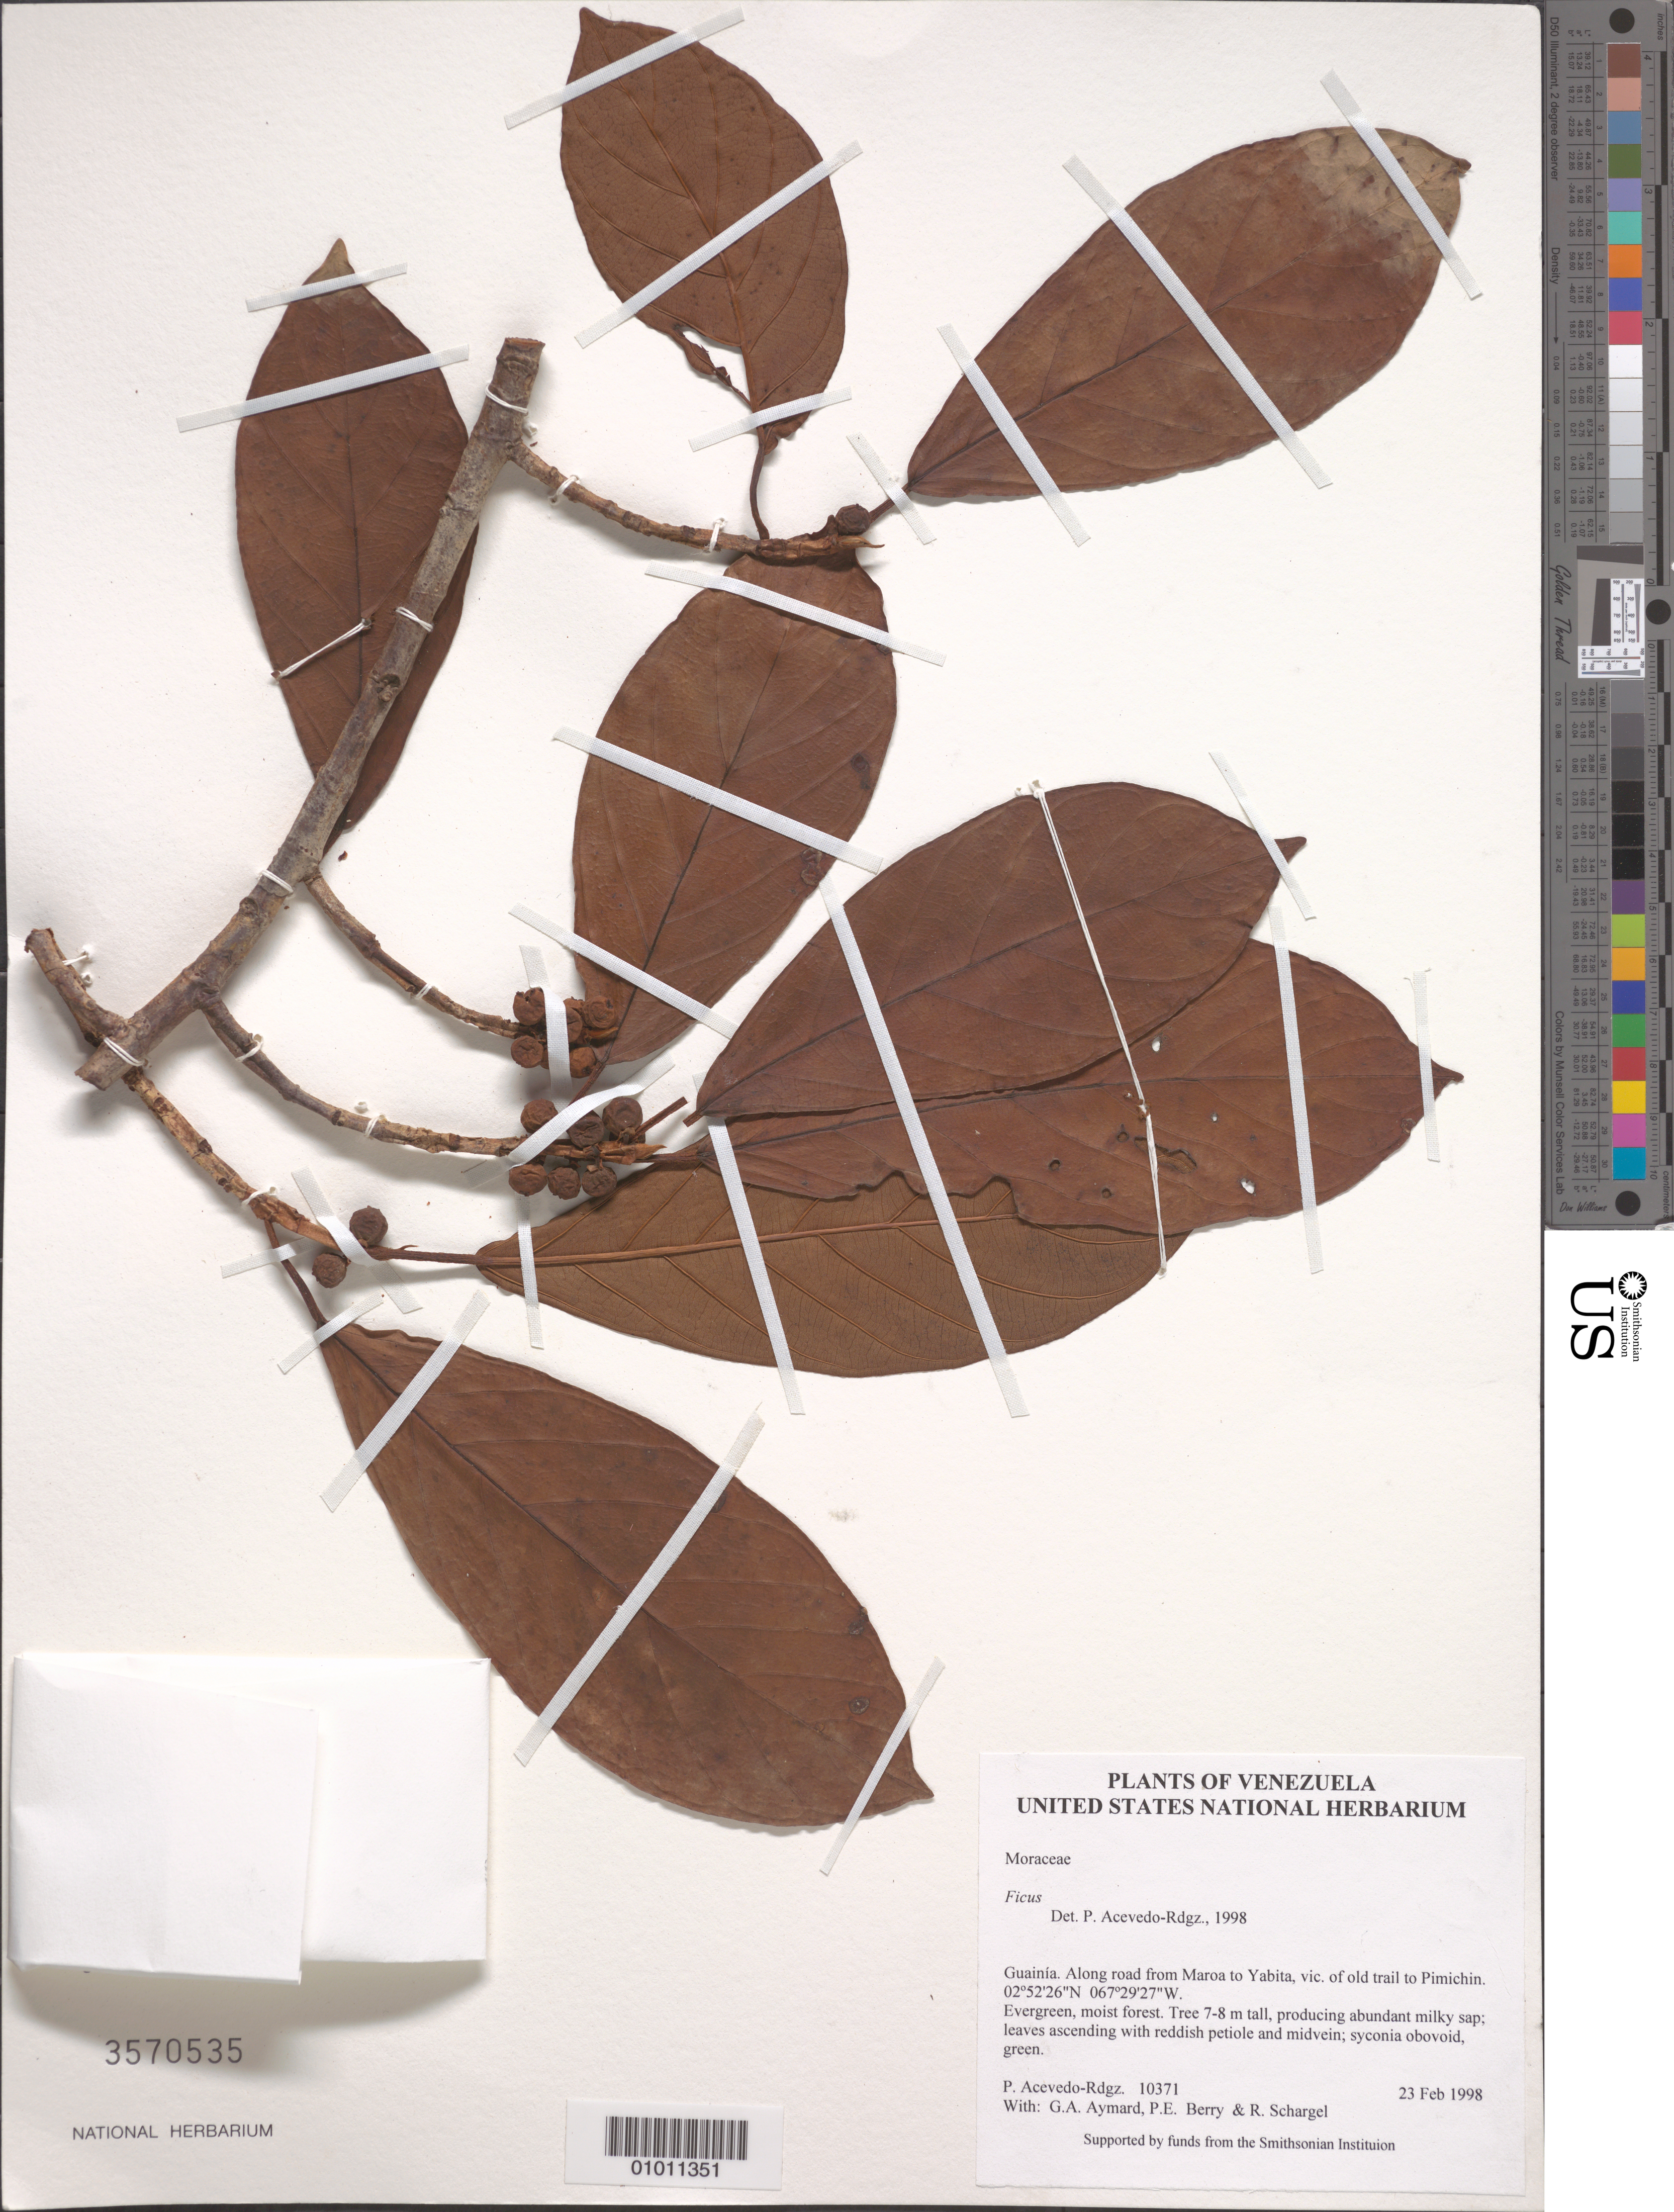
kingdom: Plantae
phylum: Tracheophyta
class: Magnoliopsida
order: Rosales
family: Moraceae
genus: Ficus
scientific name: Ficus trigona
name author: L. f.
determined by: Mitidieri, Nicole, (WIS), University of Wisconsin - Madison (UNITED STATES)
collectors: P. Acevedo-Rodr., G. A. Aymard, P. E. Berry & R. Schargel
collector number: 10371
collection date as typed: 23 Feb 1998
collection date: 1998-02-23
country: Venezuela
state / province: Amazonas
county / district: Maroa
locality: Along road from Maroa to Yabita, vic. of old trail to Pimichin.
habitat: Evergreen, moist forest.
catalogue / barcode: US 3570535